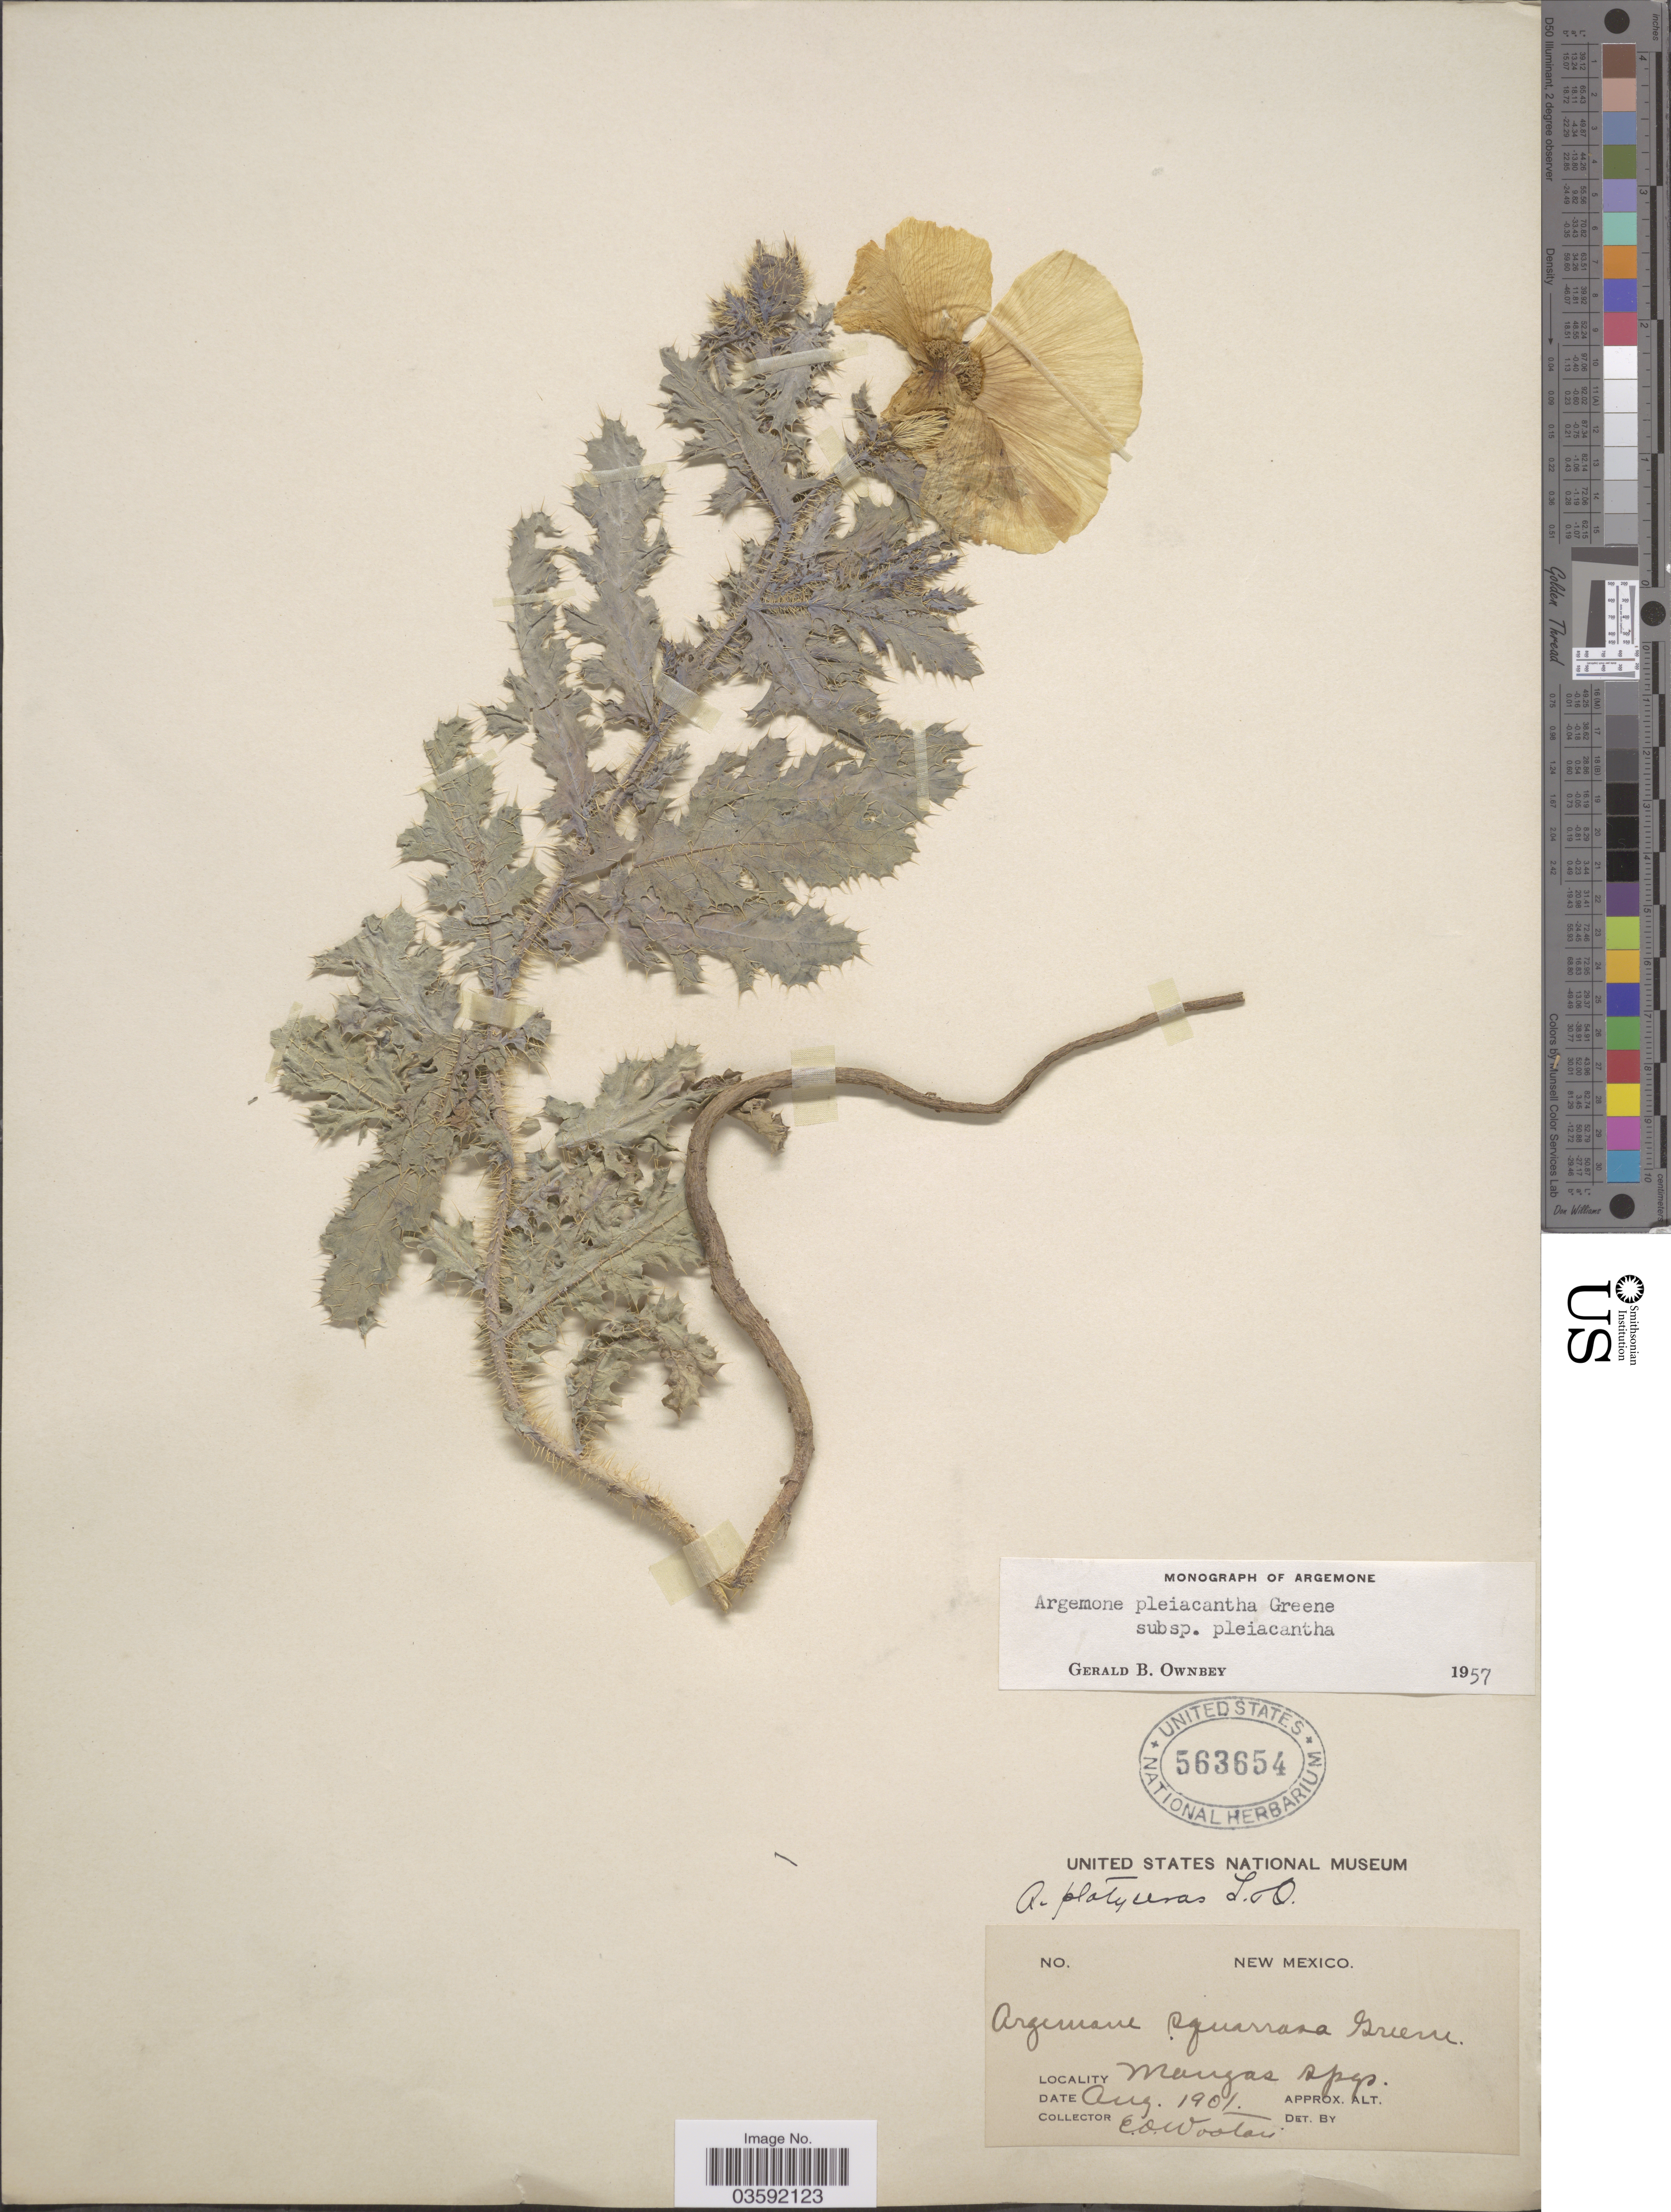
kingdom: Plantae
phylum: Tracheophyta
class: Magnoliopsida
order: Ranunculales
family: Papaveraceae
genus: Argemone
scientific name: Argemone pleiacantha subsp. pleiacantha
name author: Greene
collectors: E. O. Wooton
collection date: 1901-08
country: United States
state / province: New Mexico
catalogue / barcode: US 563654